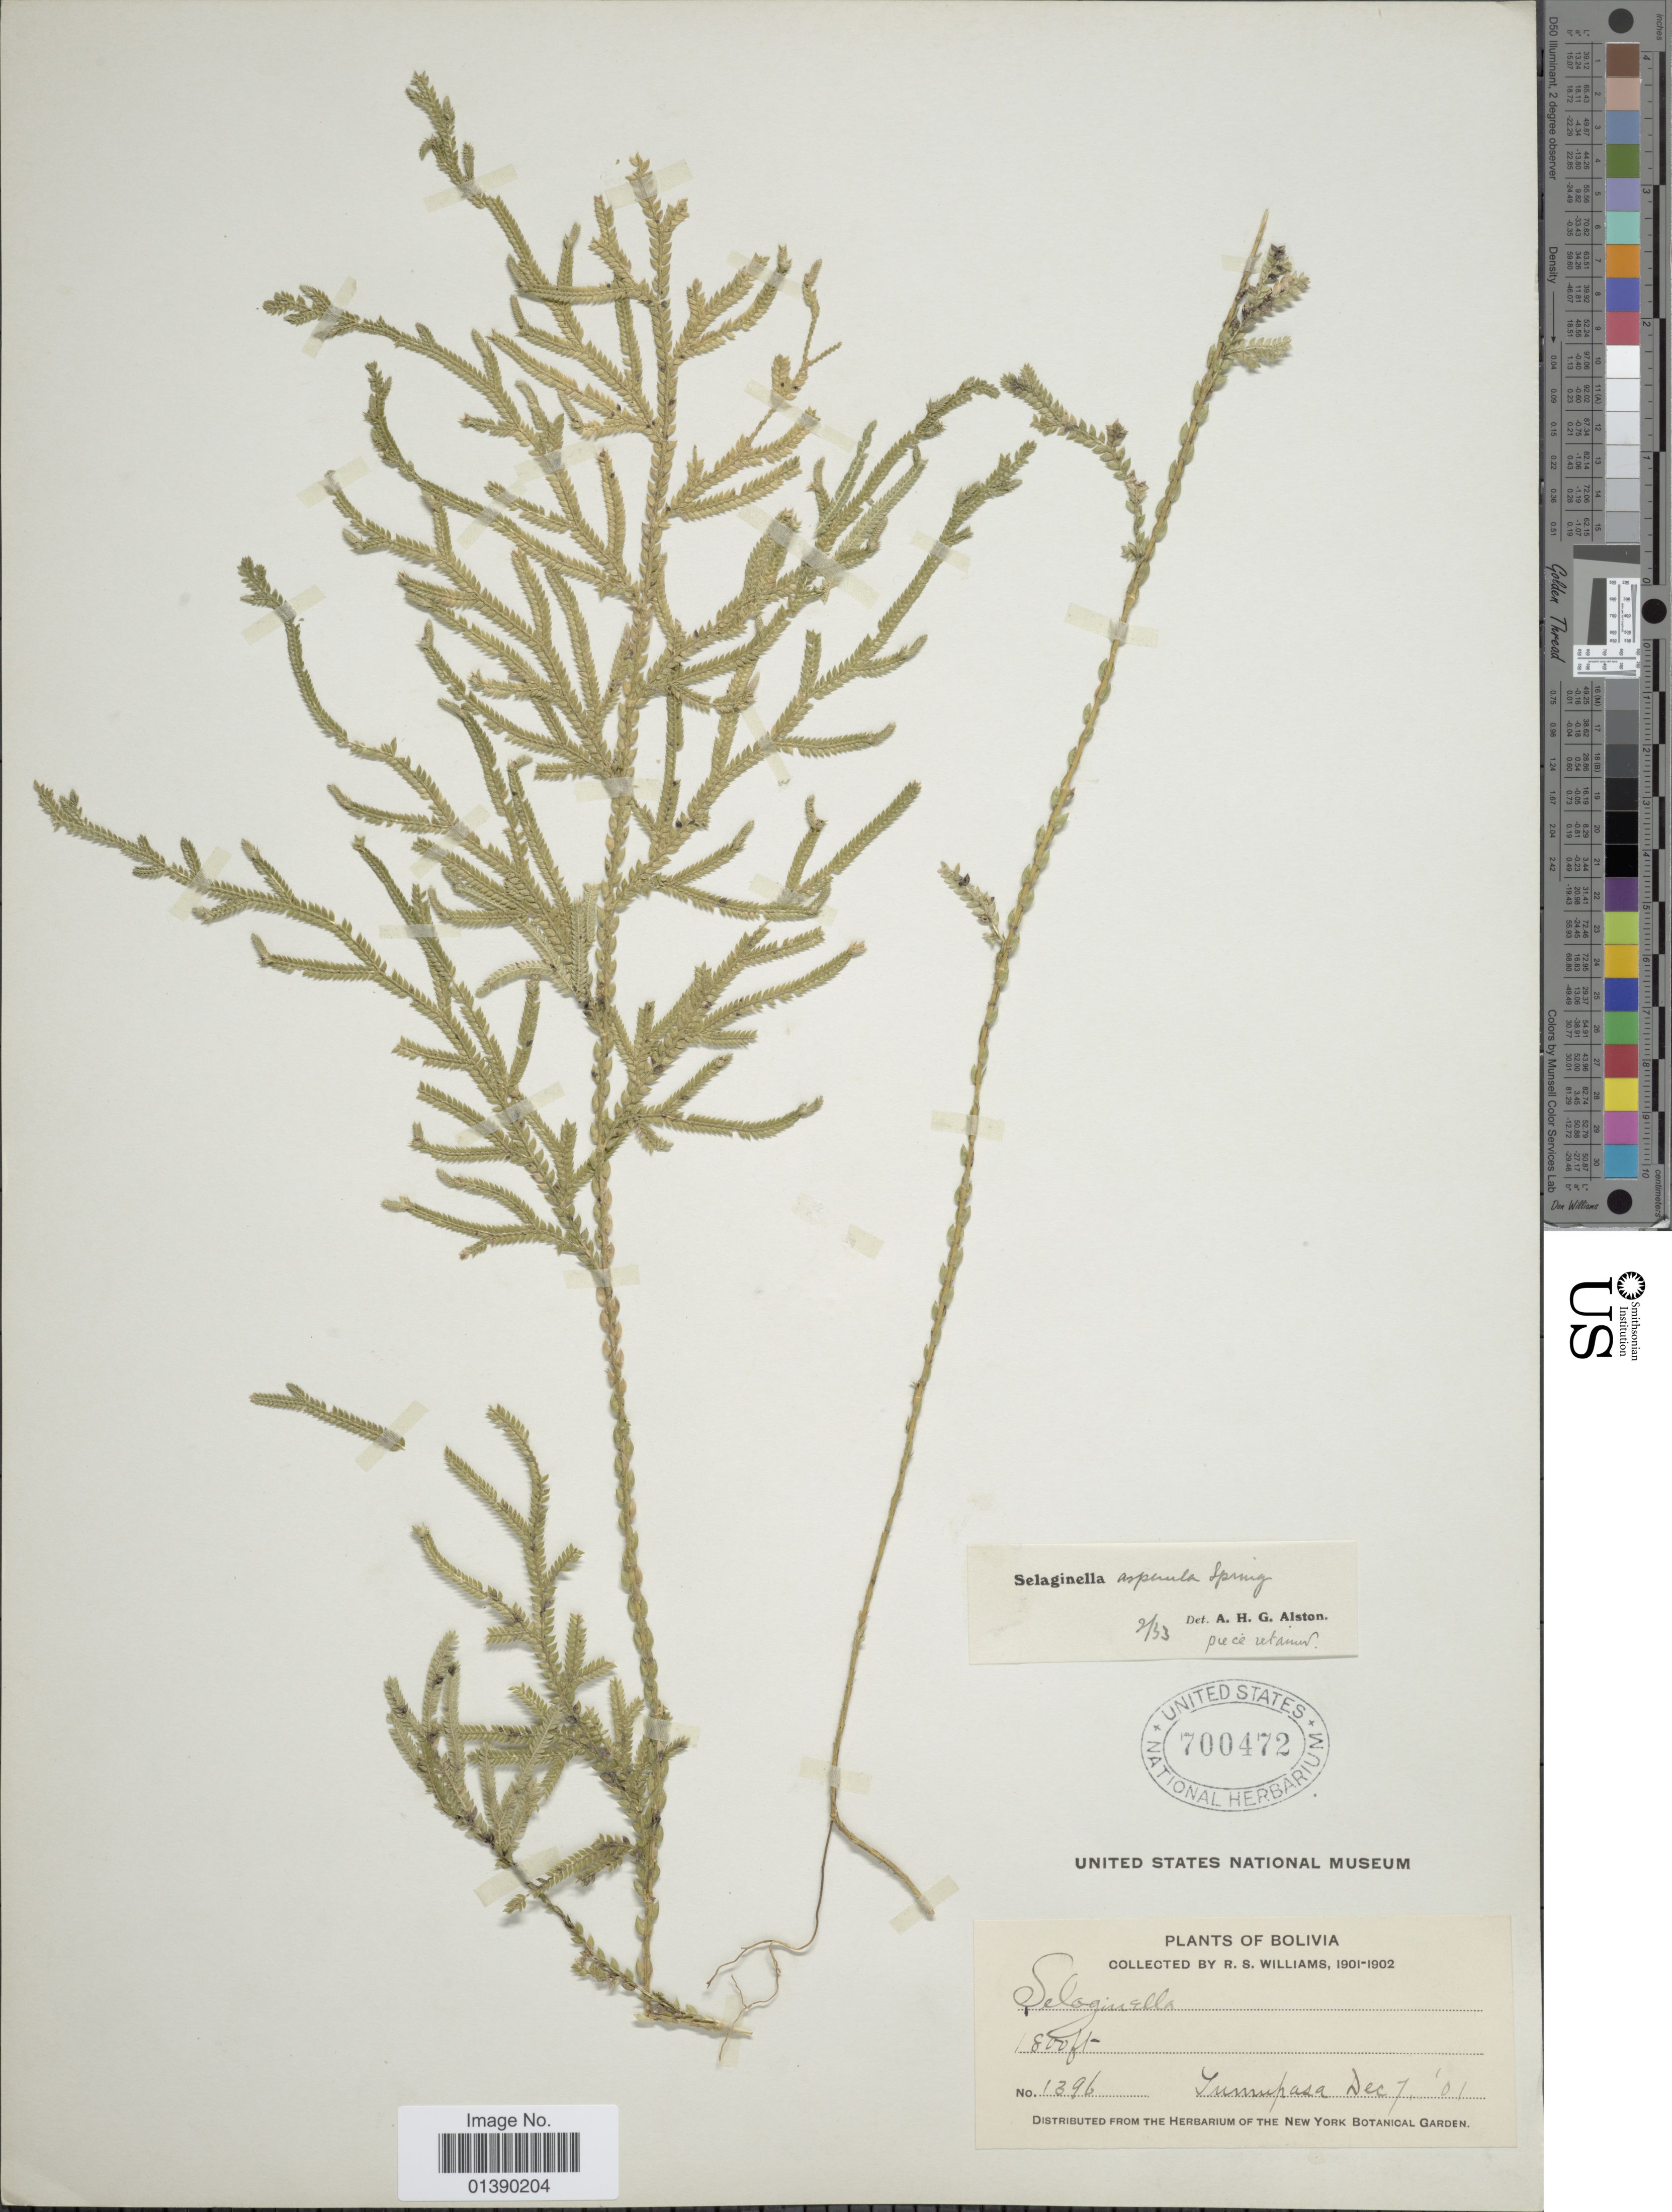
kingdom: Plantae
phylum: Tracheophyta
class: Lycopodiopsida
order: Selaginellales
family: Selaginellaceae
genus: Selaginella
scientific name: Selaginella asperula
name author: Spring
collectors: R. S. Williams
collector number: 1396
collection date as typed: Dec. 7, '01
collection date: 1901-12-07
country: Bolivia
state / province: La Paz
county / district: Iturralde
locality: Tumupasa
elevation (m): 549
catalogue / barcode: US 700472